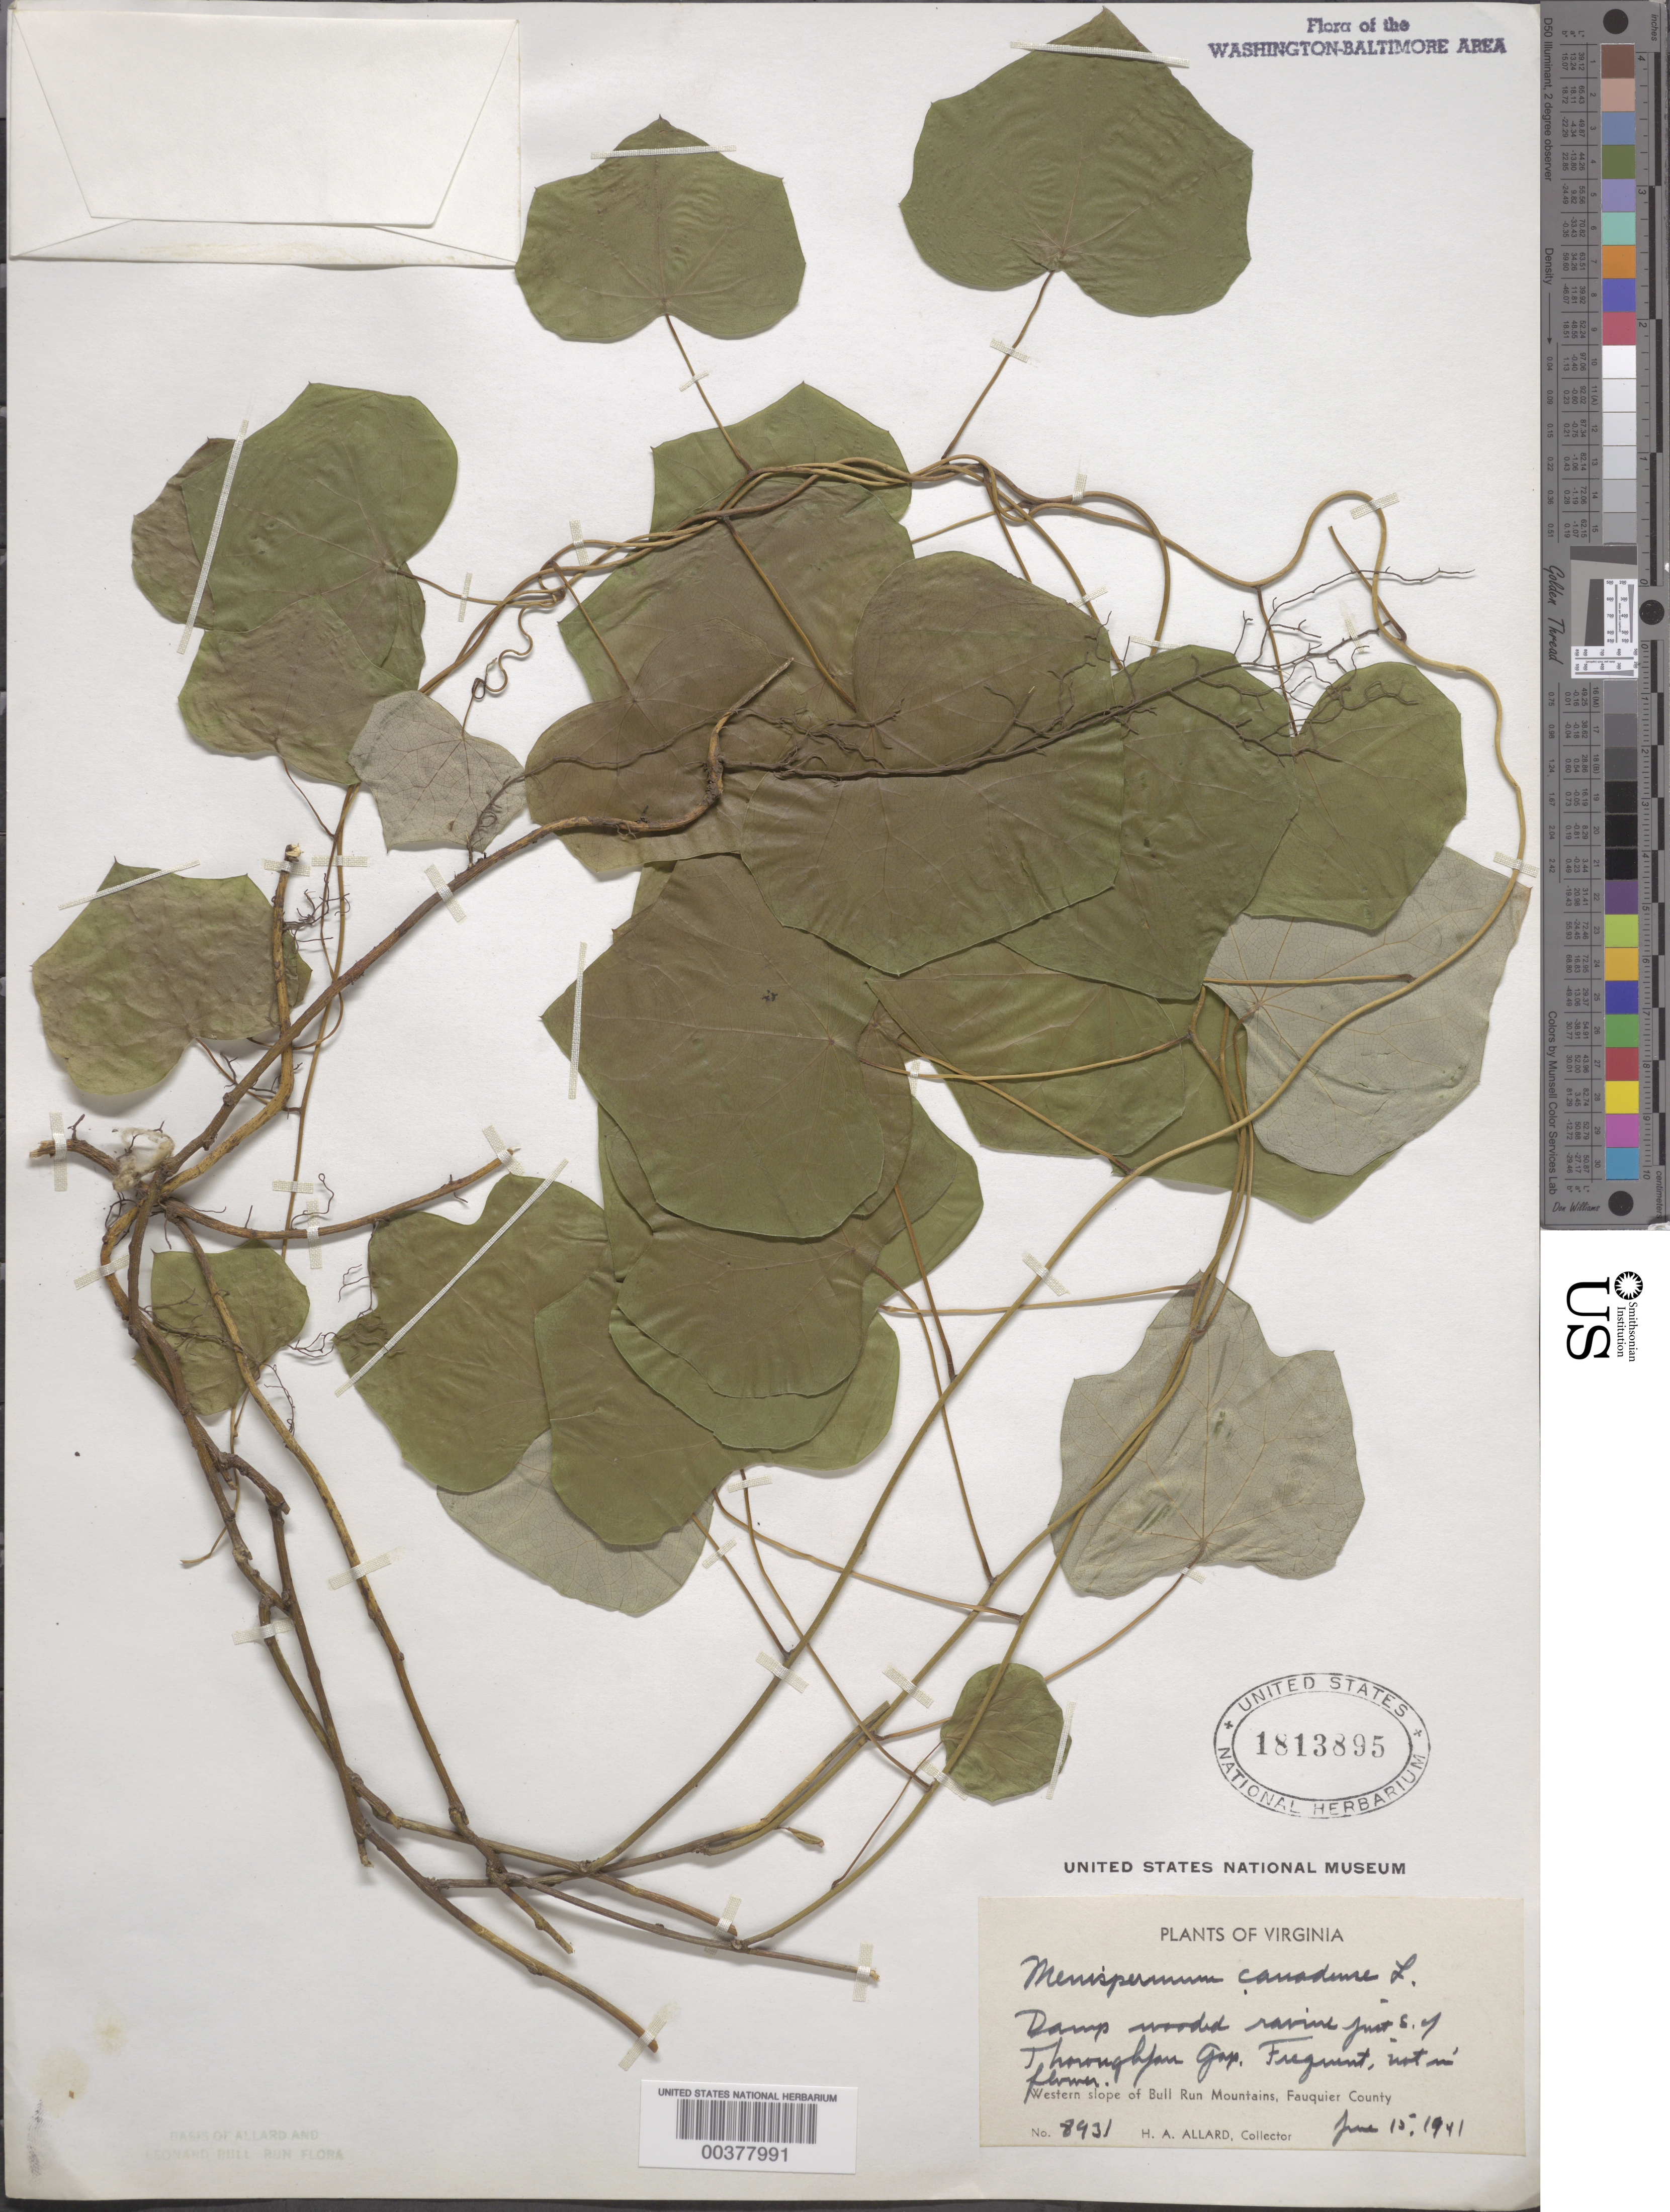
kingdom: Plantae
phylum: Tracheophyta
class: Magnoliopsida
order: Ranunculales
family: Menispermaceae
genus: Menispermum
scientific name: Menispermum canadense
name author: L.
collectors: H. A. Allard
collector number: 8931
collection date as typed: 15 Jun 1941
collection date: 1941-06-15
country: United States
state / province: Virginia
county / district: Fauquier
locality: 1 mi. S of Thorofare Gap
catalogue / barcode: US 1813895